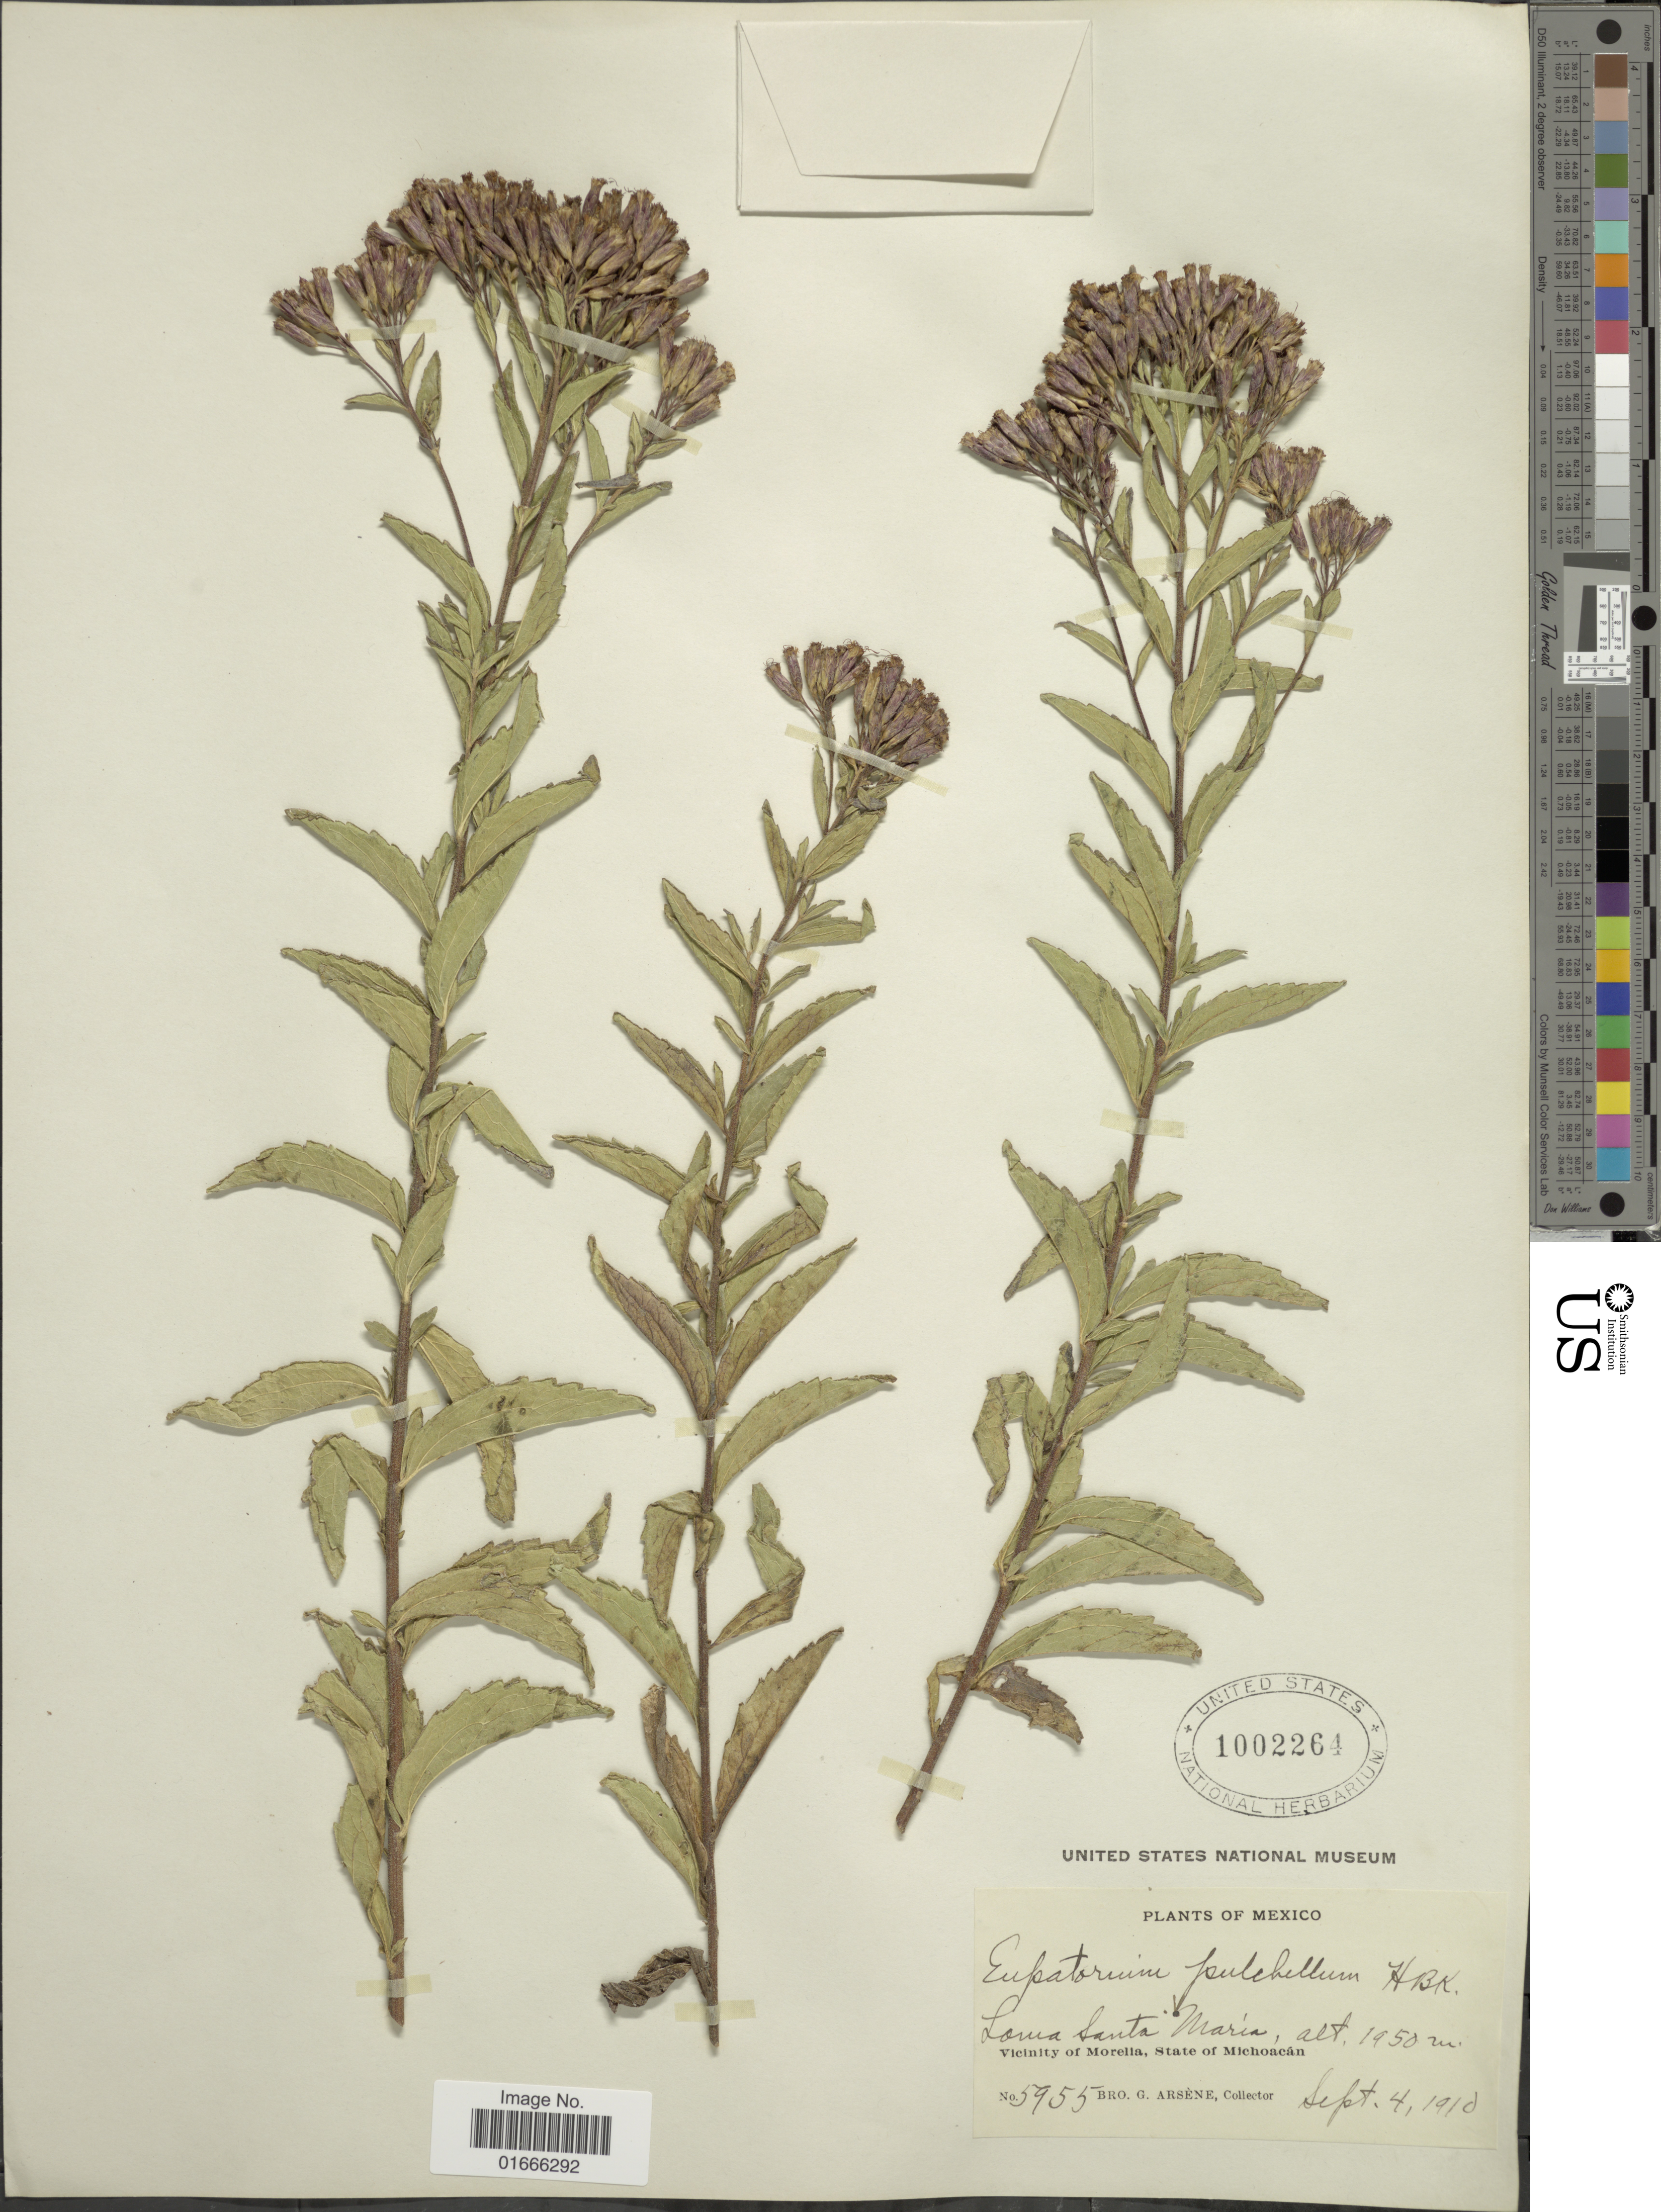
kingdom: Plantae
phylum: Tracheophyta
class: Magnoliopsida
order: Asterales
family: Asteraceae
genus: Chromolaena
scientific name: Chromolaena pulchella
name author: (Kunth) R.M. King & H. Rob.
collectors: Bro. G. Arsène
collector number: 5955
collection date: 1910-09-04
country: Mexico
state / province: Michoacán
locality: Loma Santa Maria, Vicinity of Morella, State of Michoacan.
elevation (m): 1950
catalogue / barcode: US 1002264